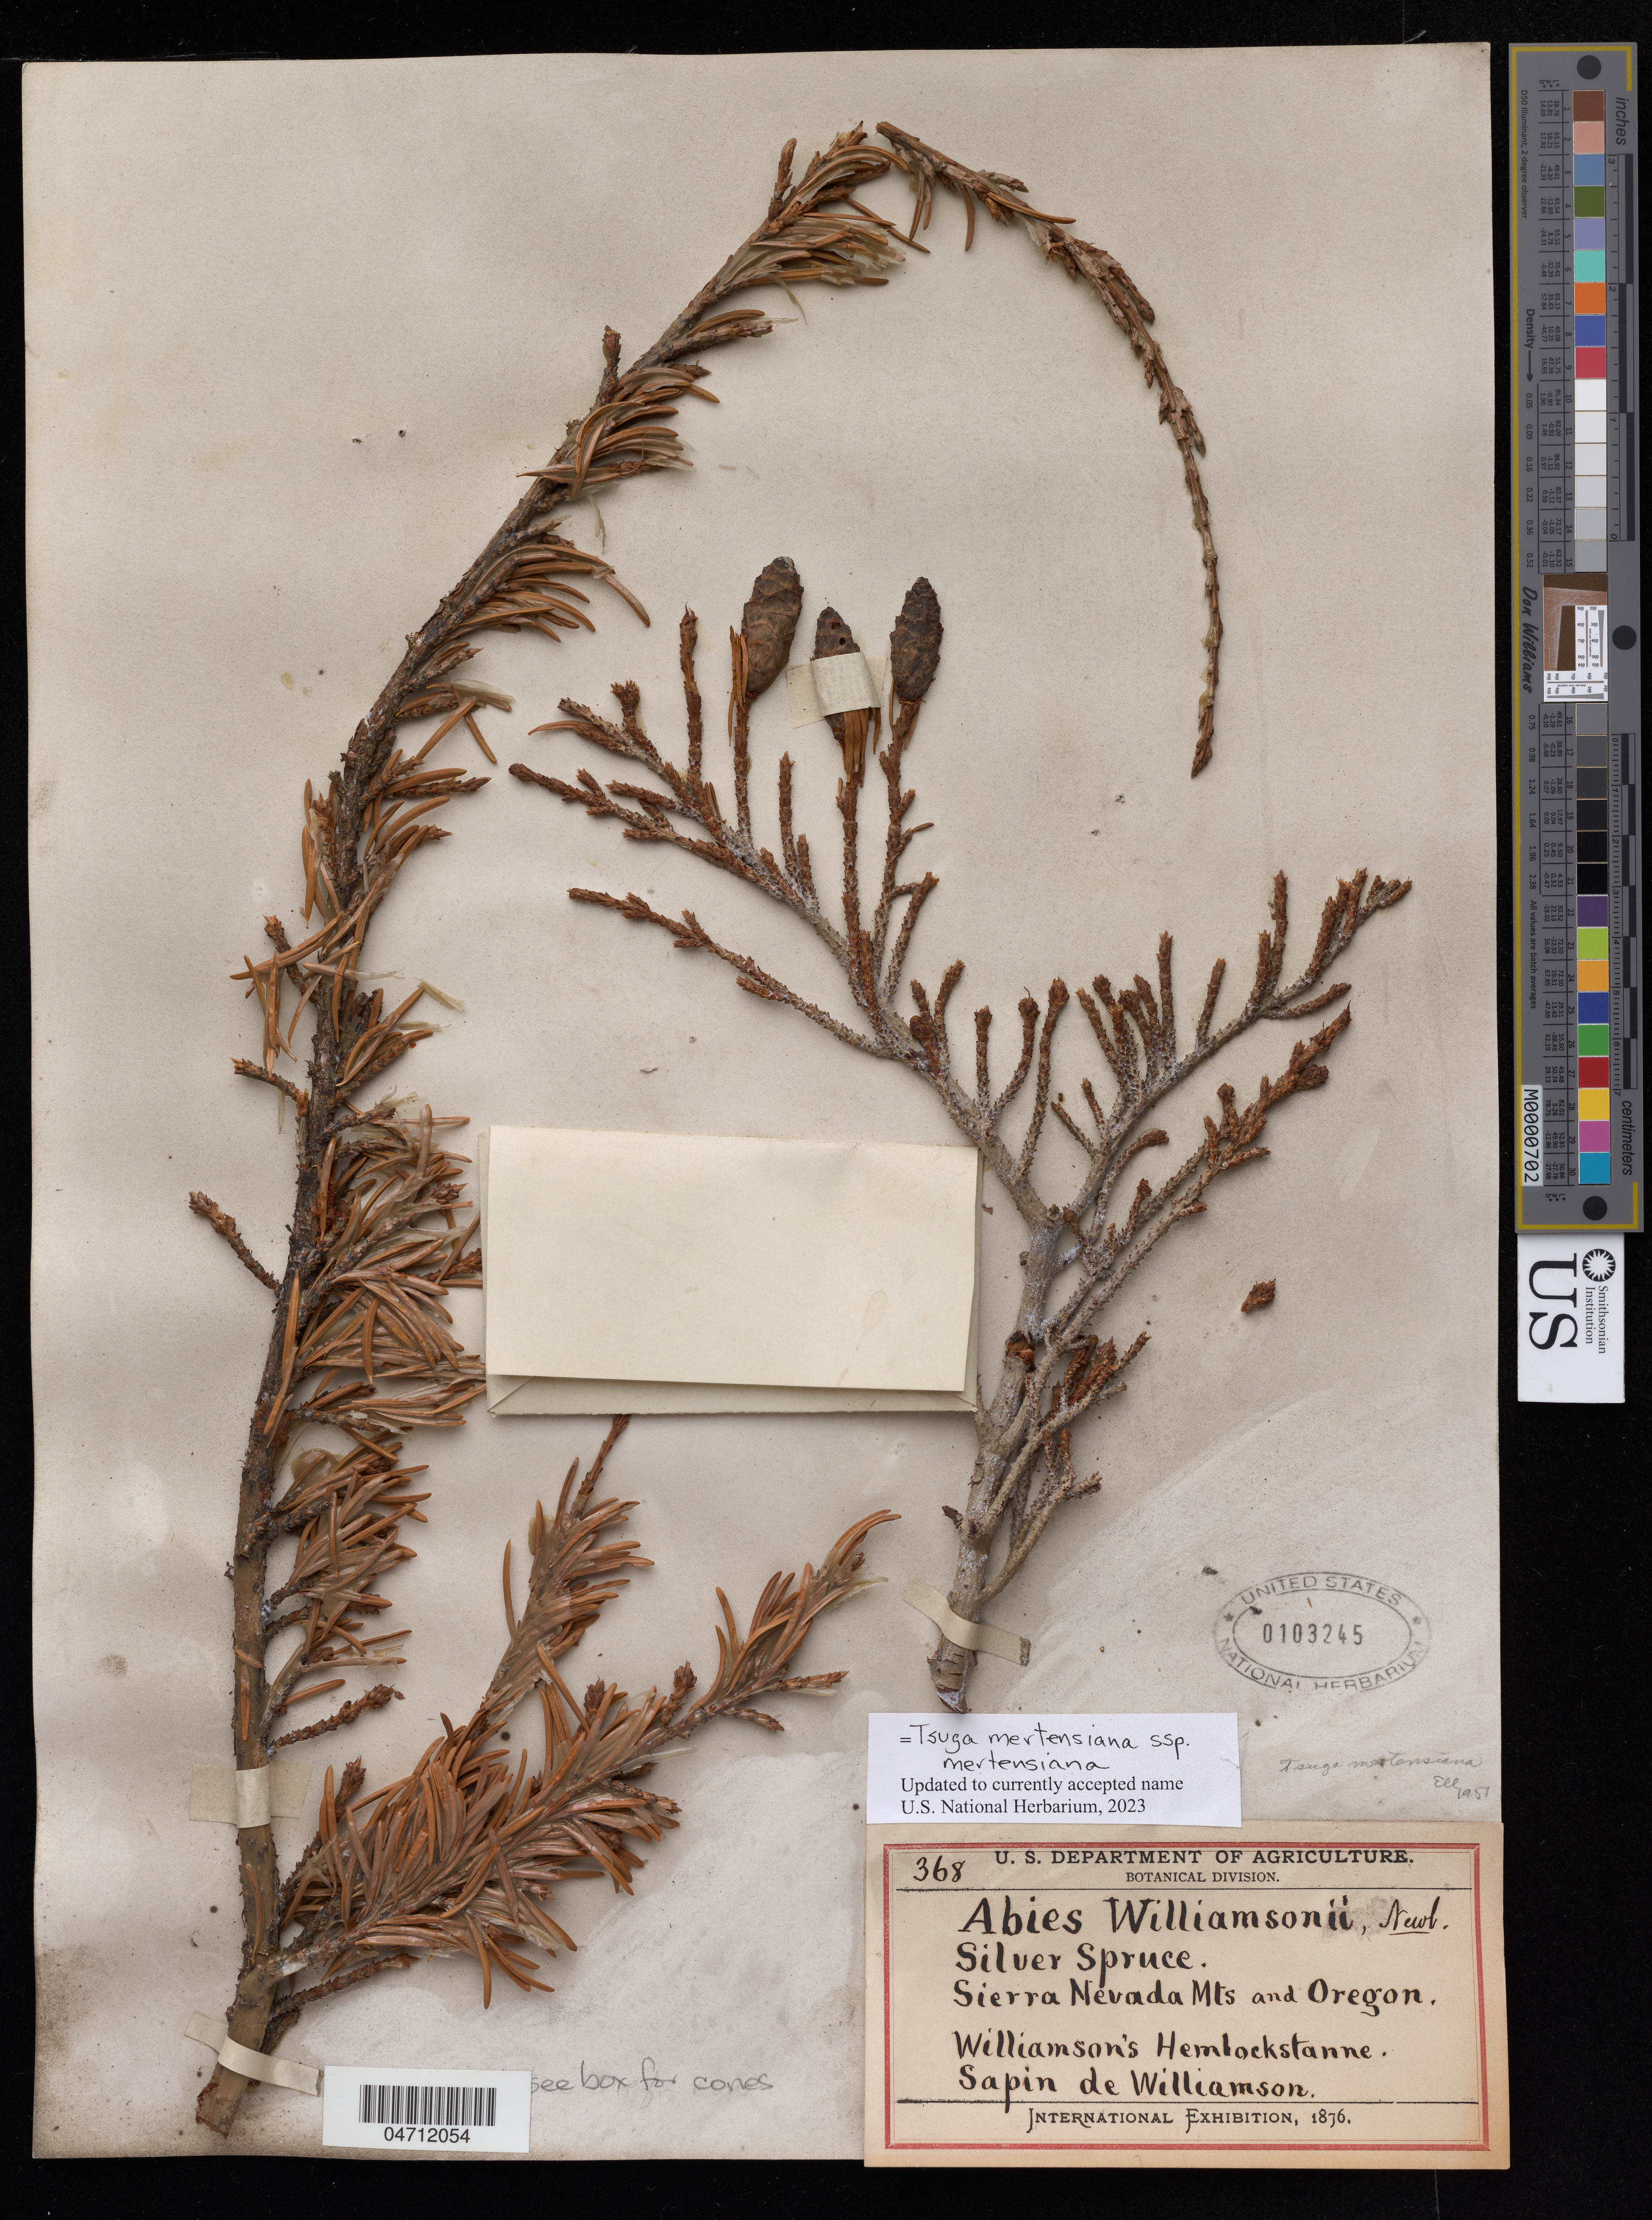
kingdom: Plantae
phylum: Tracheophyta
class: Pinopsida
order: Pinales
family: Pinaceae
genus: Tsuga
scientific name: Tsuga mertensiana subsp. mertensiana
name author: (Bong.) Carrière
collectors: J. G. Lemmon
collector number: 368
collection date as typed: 1875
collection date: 1875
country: United States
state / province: California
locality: Sierra Nevada Mountains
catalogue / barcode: US 103245